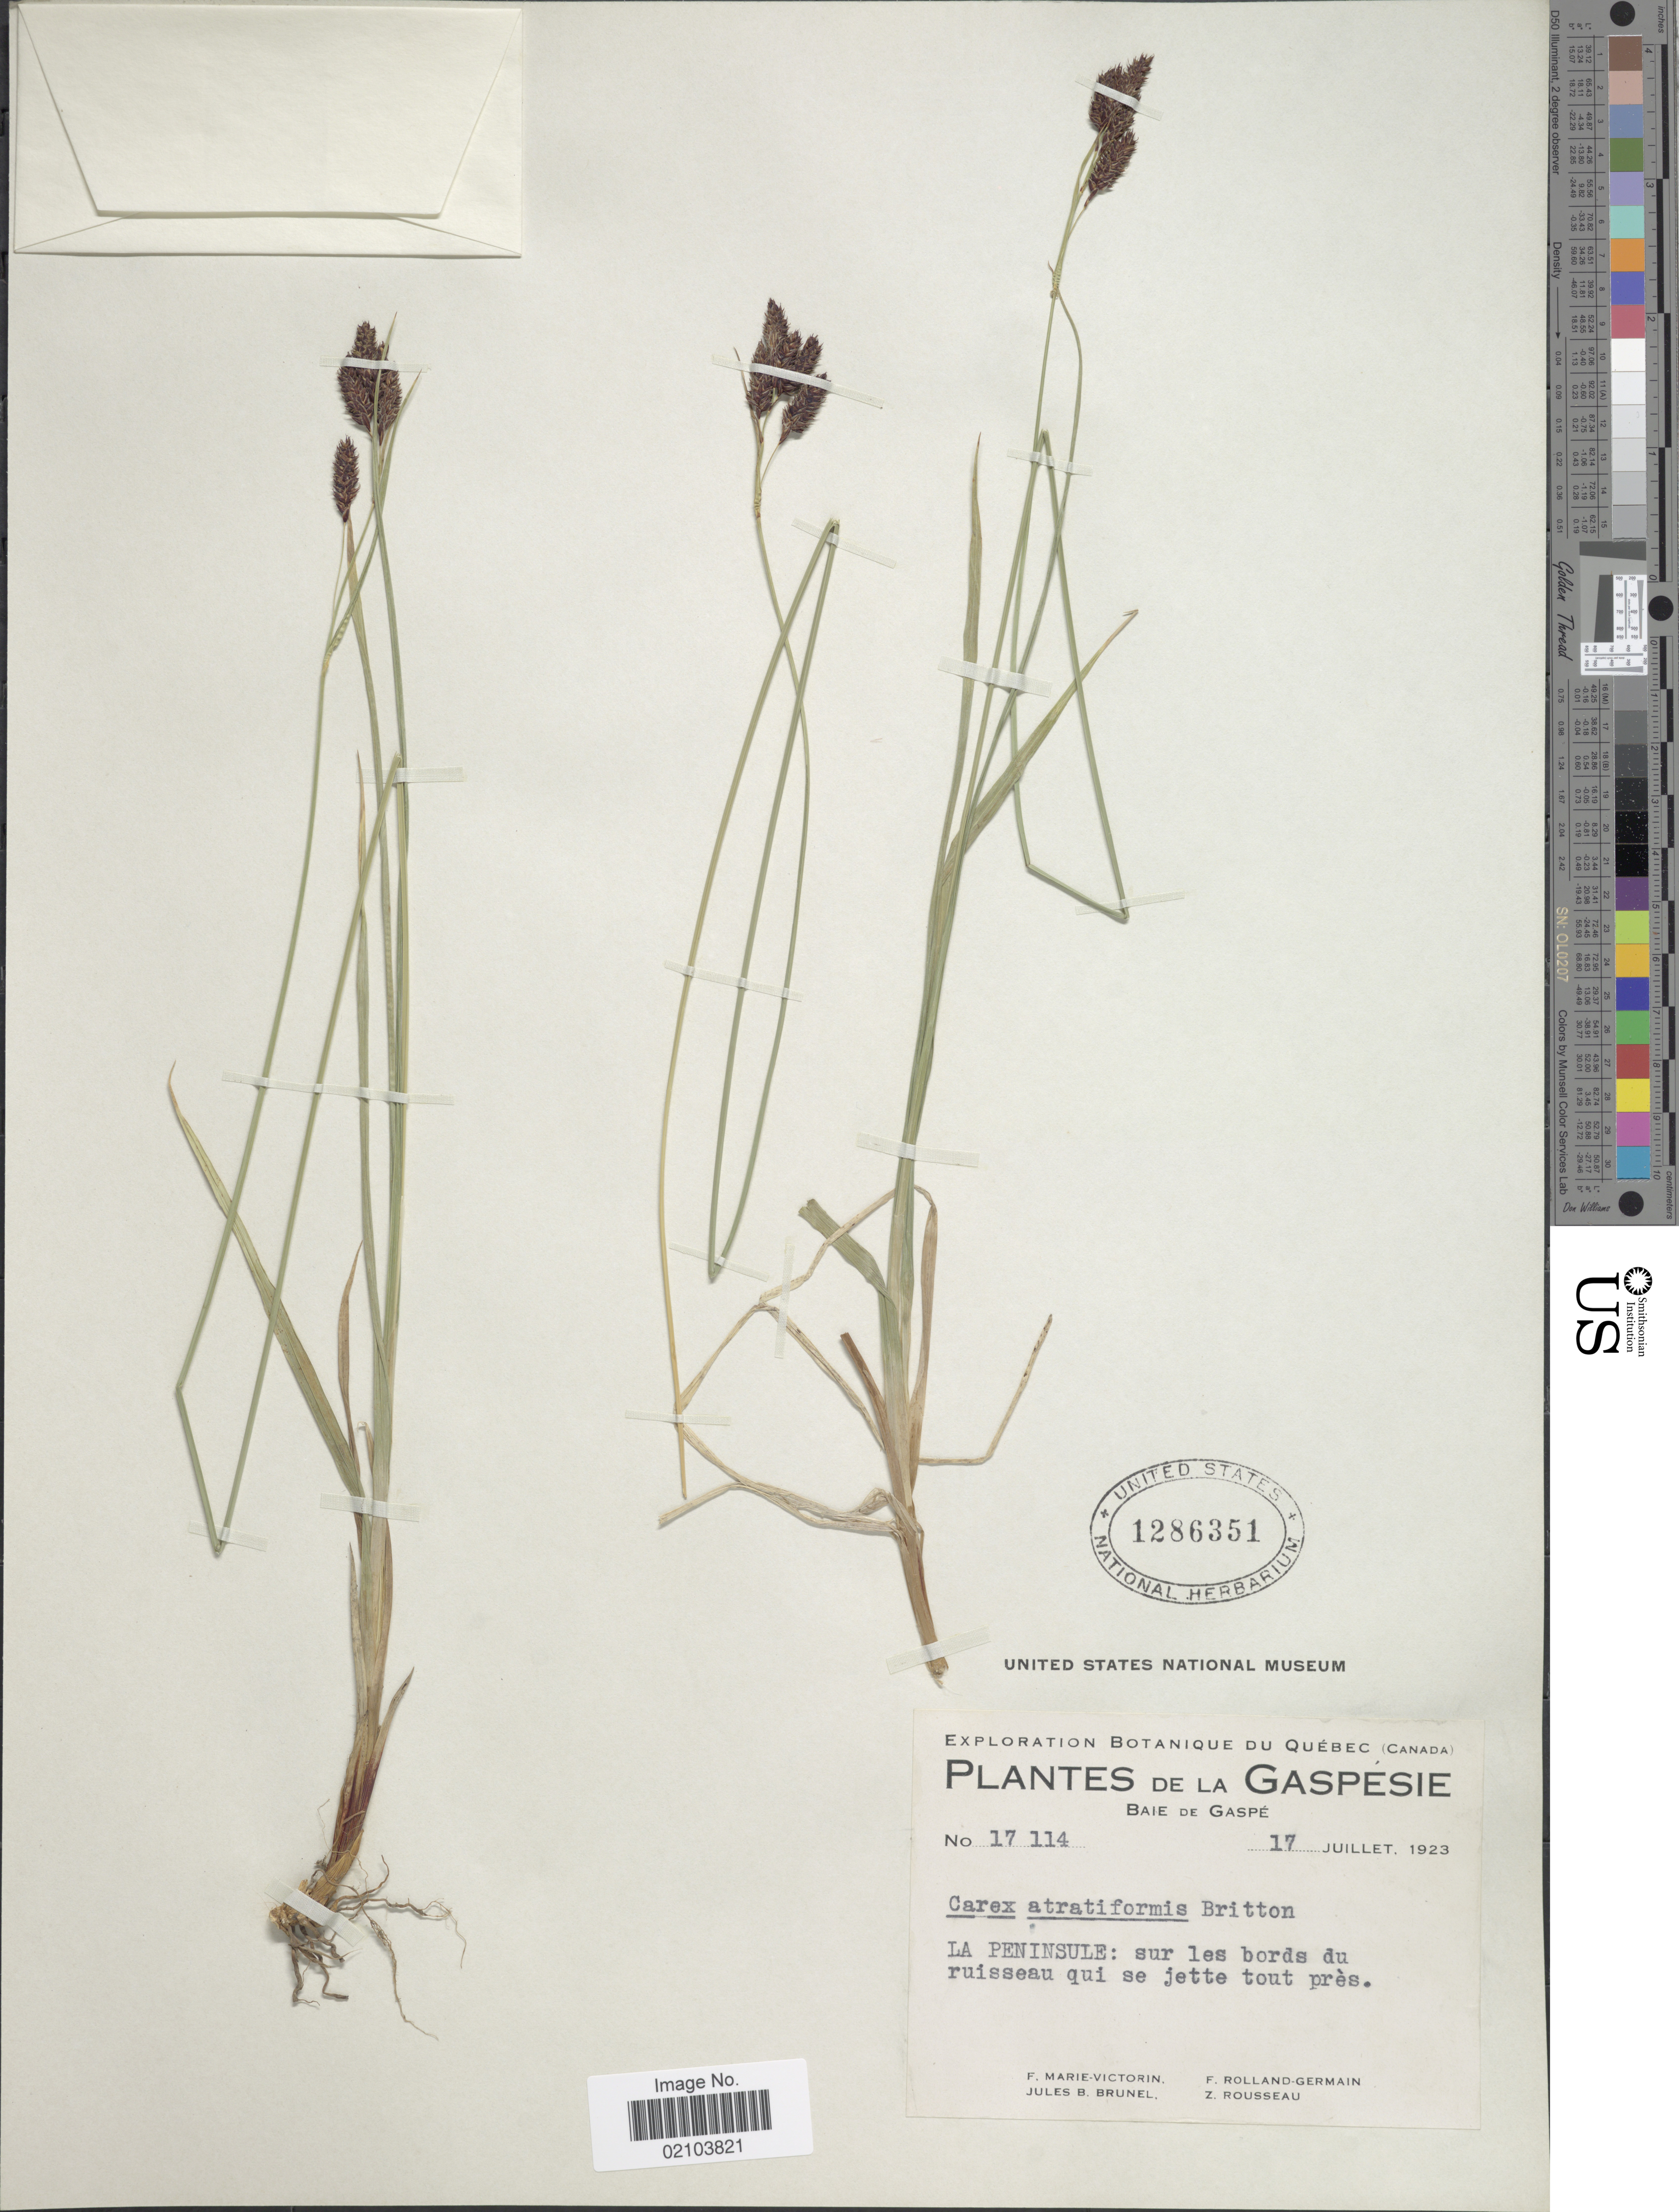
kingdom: Plantae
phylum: Tracheophyta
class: Liliopsida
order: Poales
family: Cyperaceae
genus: Carex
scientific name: Carex atratiformis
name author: Britton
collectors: F. Marie-Victorin, J. Brunel, Rolland-Germain & Z. Rousseau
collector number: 17114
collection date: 1923-07-17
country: Canada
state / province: Quebec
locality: Gaspésie. Baie de Gaspé. La Peninsule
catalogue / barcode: US 1286351